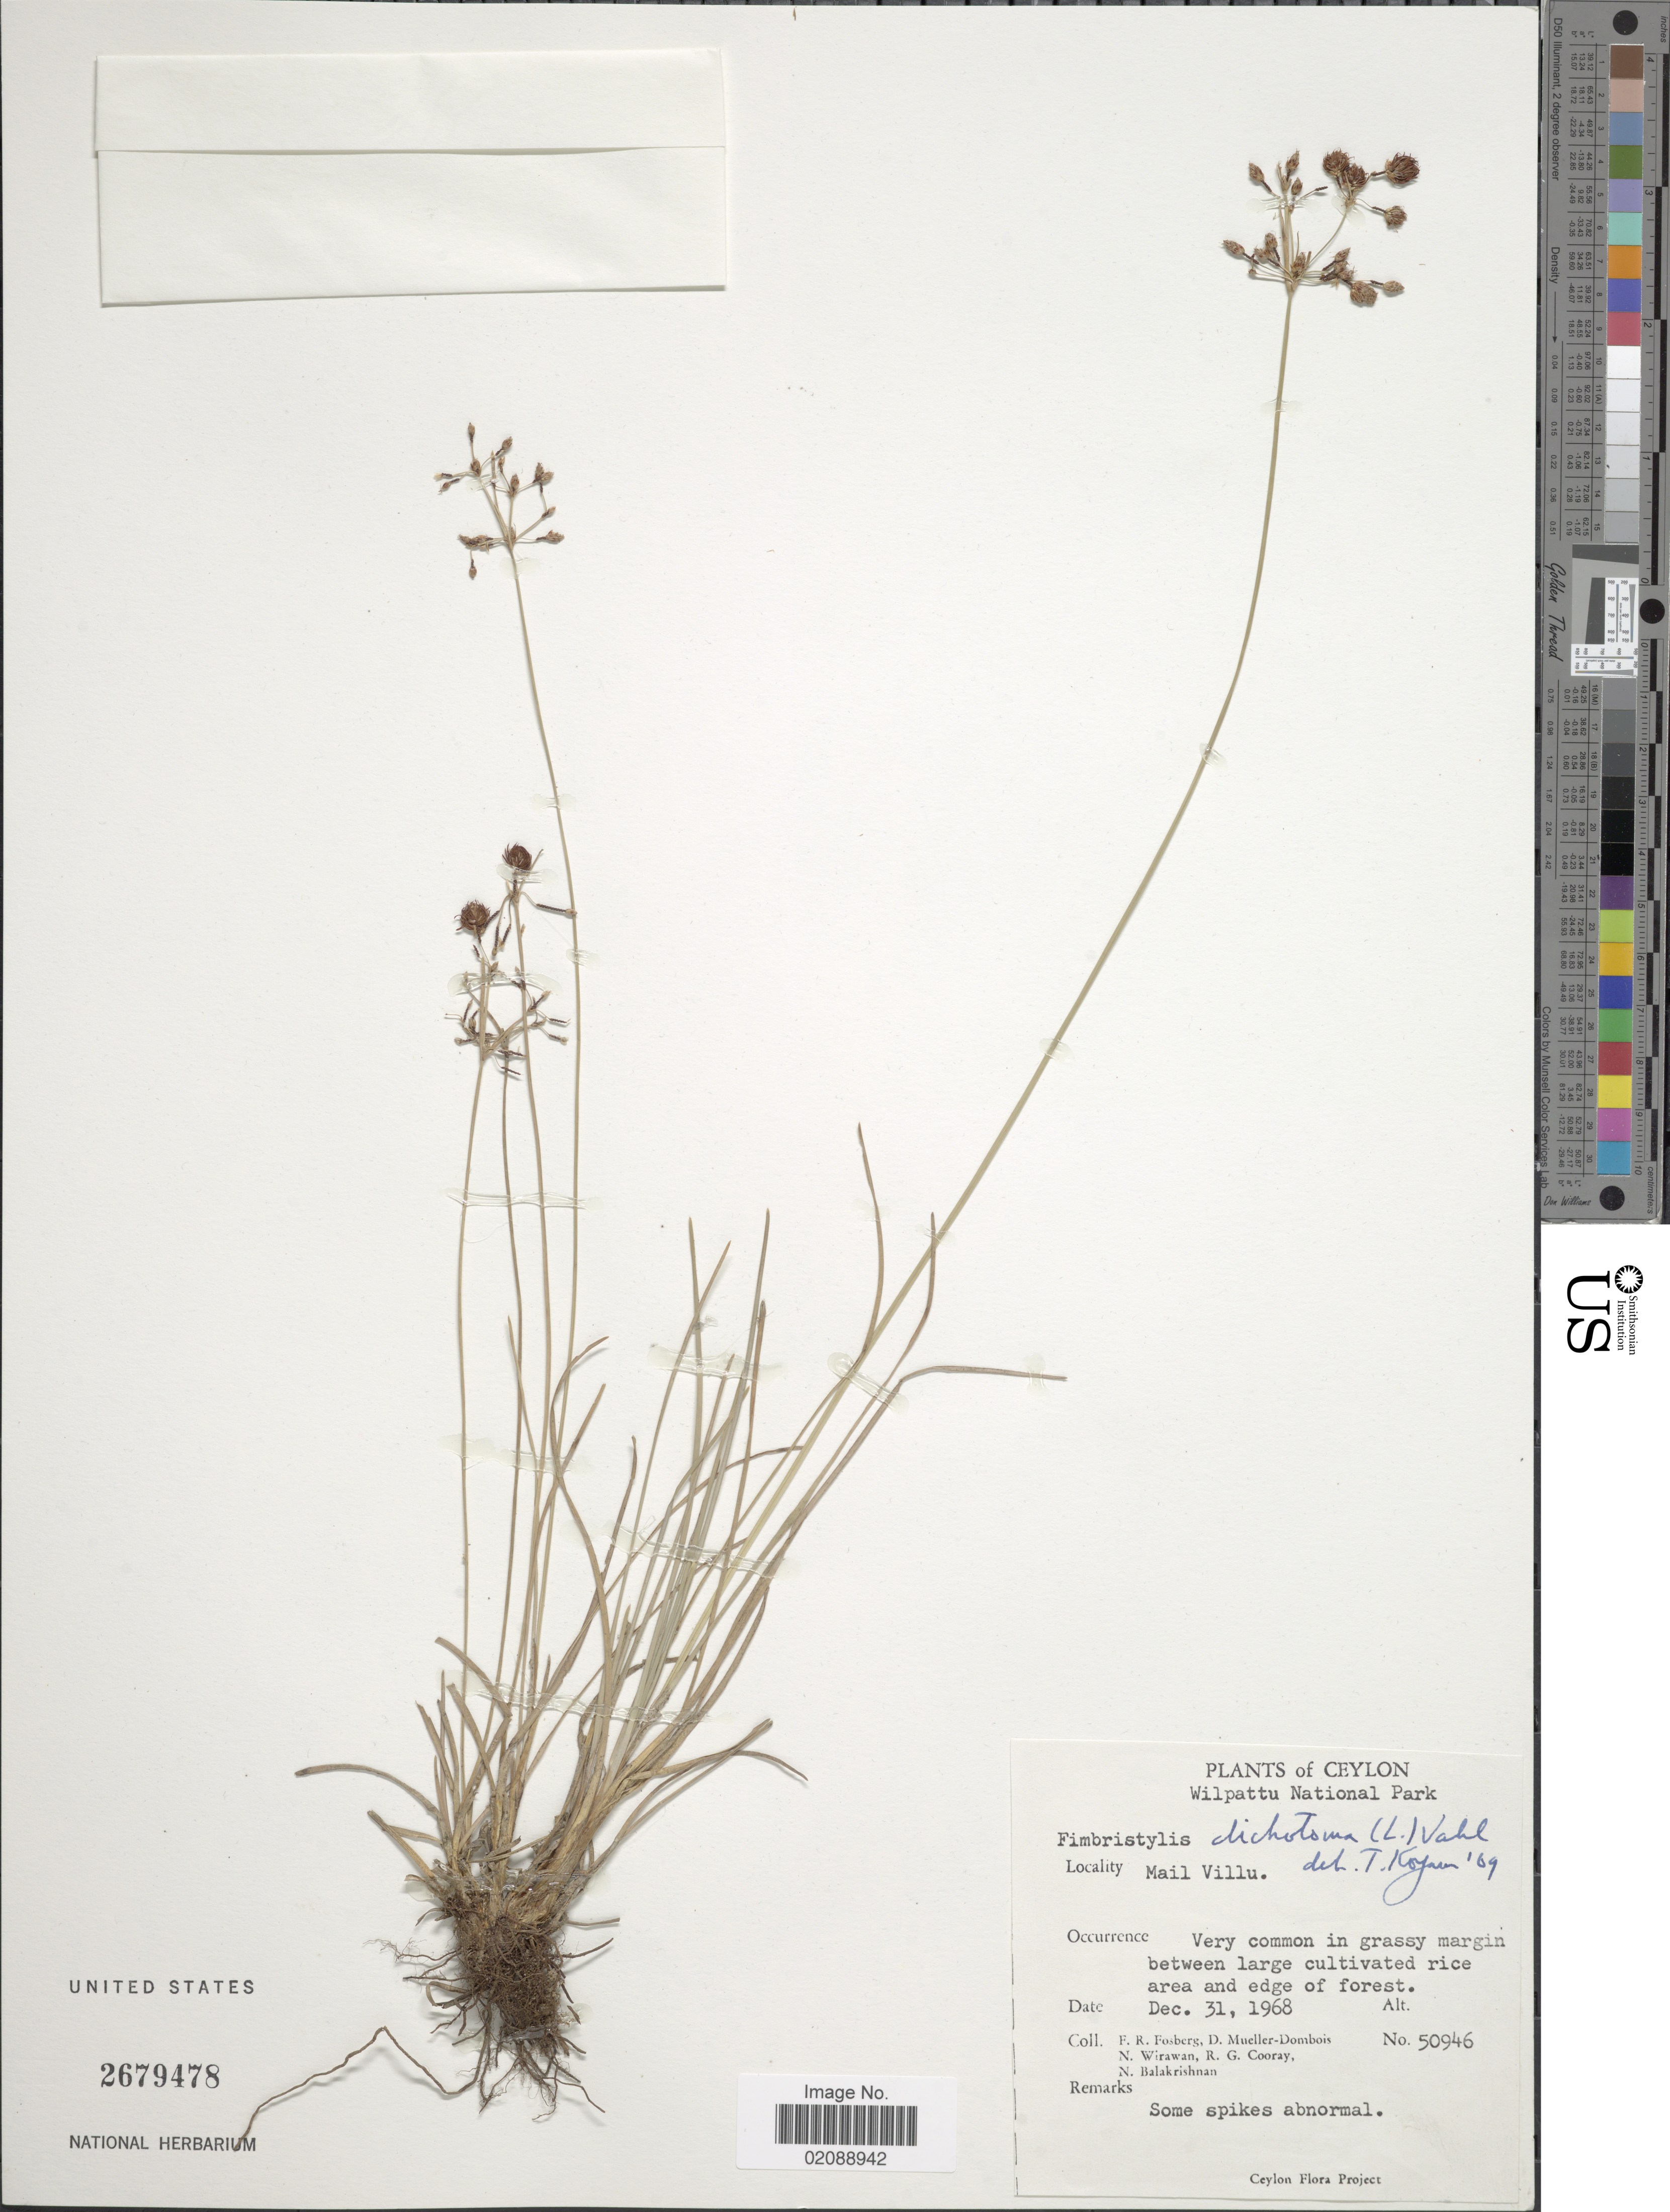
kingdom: Plantae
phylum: Tracheophyta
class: Liliopsida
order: Poales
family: Cyperaceae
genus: Fimbristylis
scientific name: Fimbristylis dichotoma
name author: (L.) Vahl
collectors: F. R. Fosberg, D. Mueller-Dombois, N. Wirawan, R. Cooray & N. Balakrishnan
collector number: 50946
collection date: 1968-12-31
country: Sri Lanka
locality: Ceylon, Wilpattu National Park, Mail Villu, very occasional in grassy margin between large cultivated rice area and edge of forest.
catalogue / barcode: US 2679478